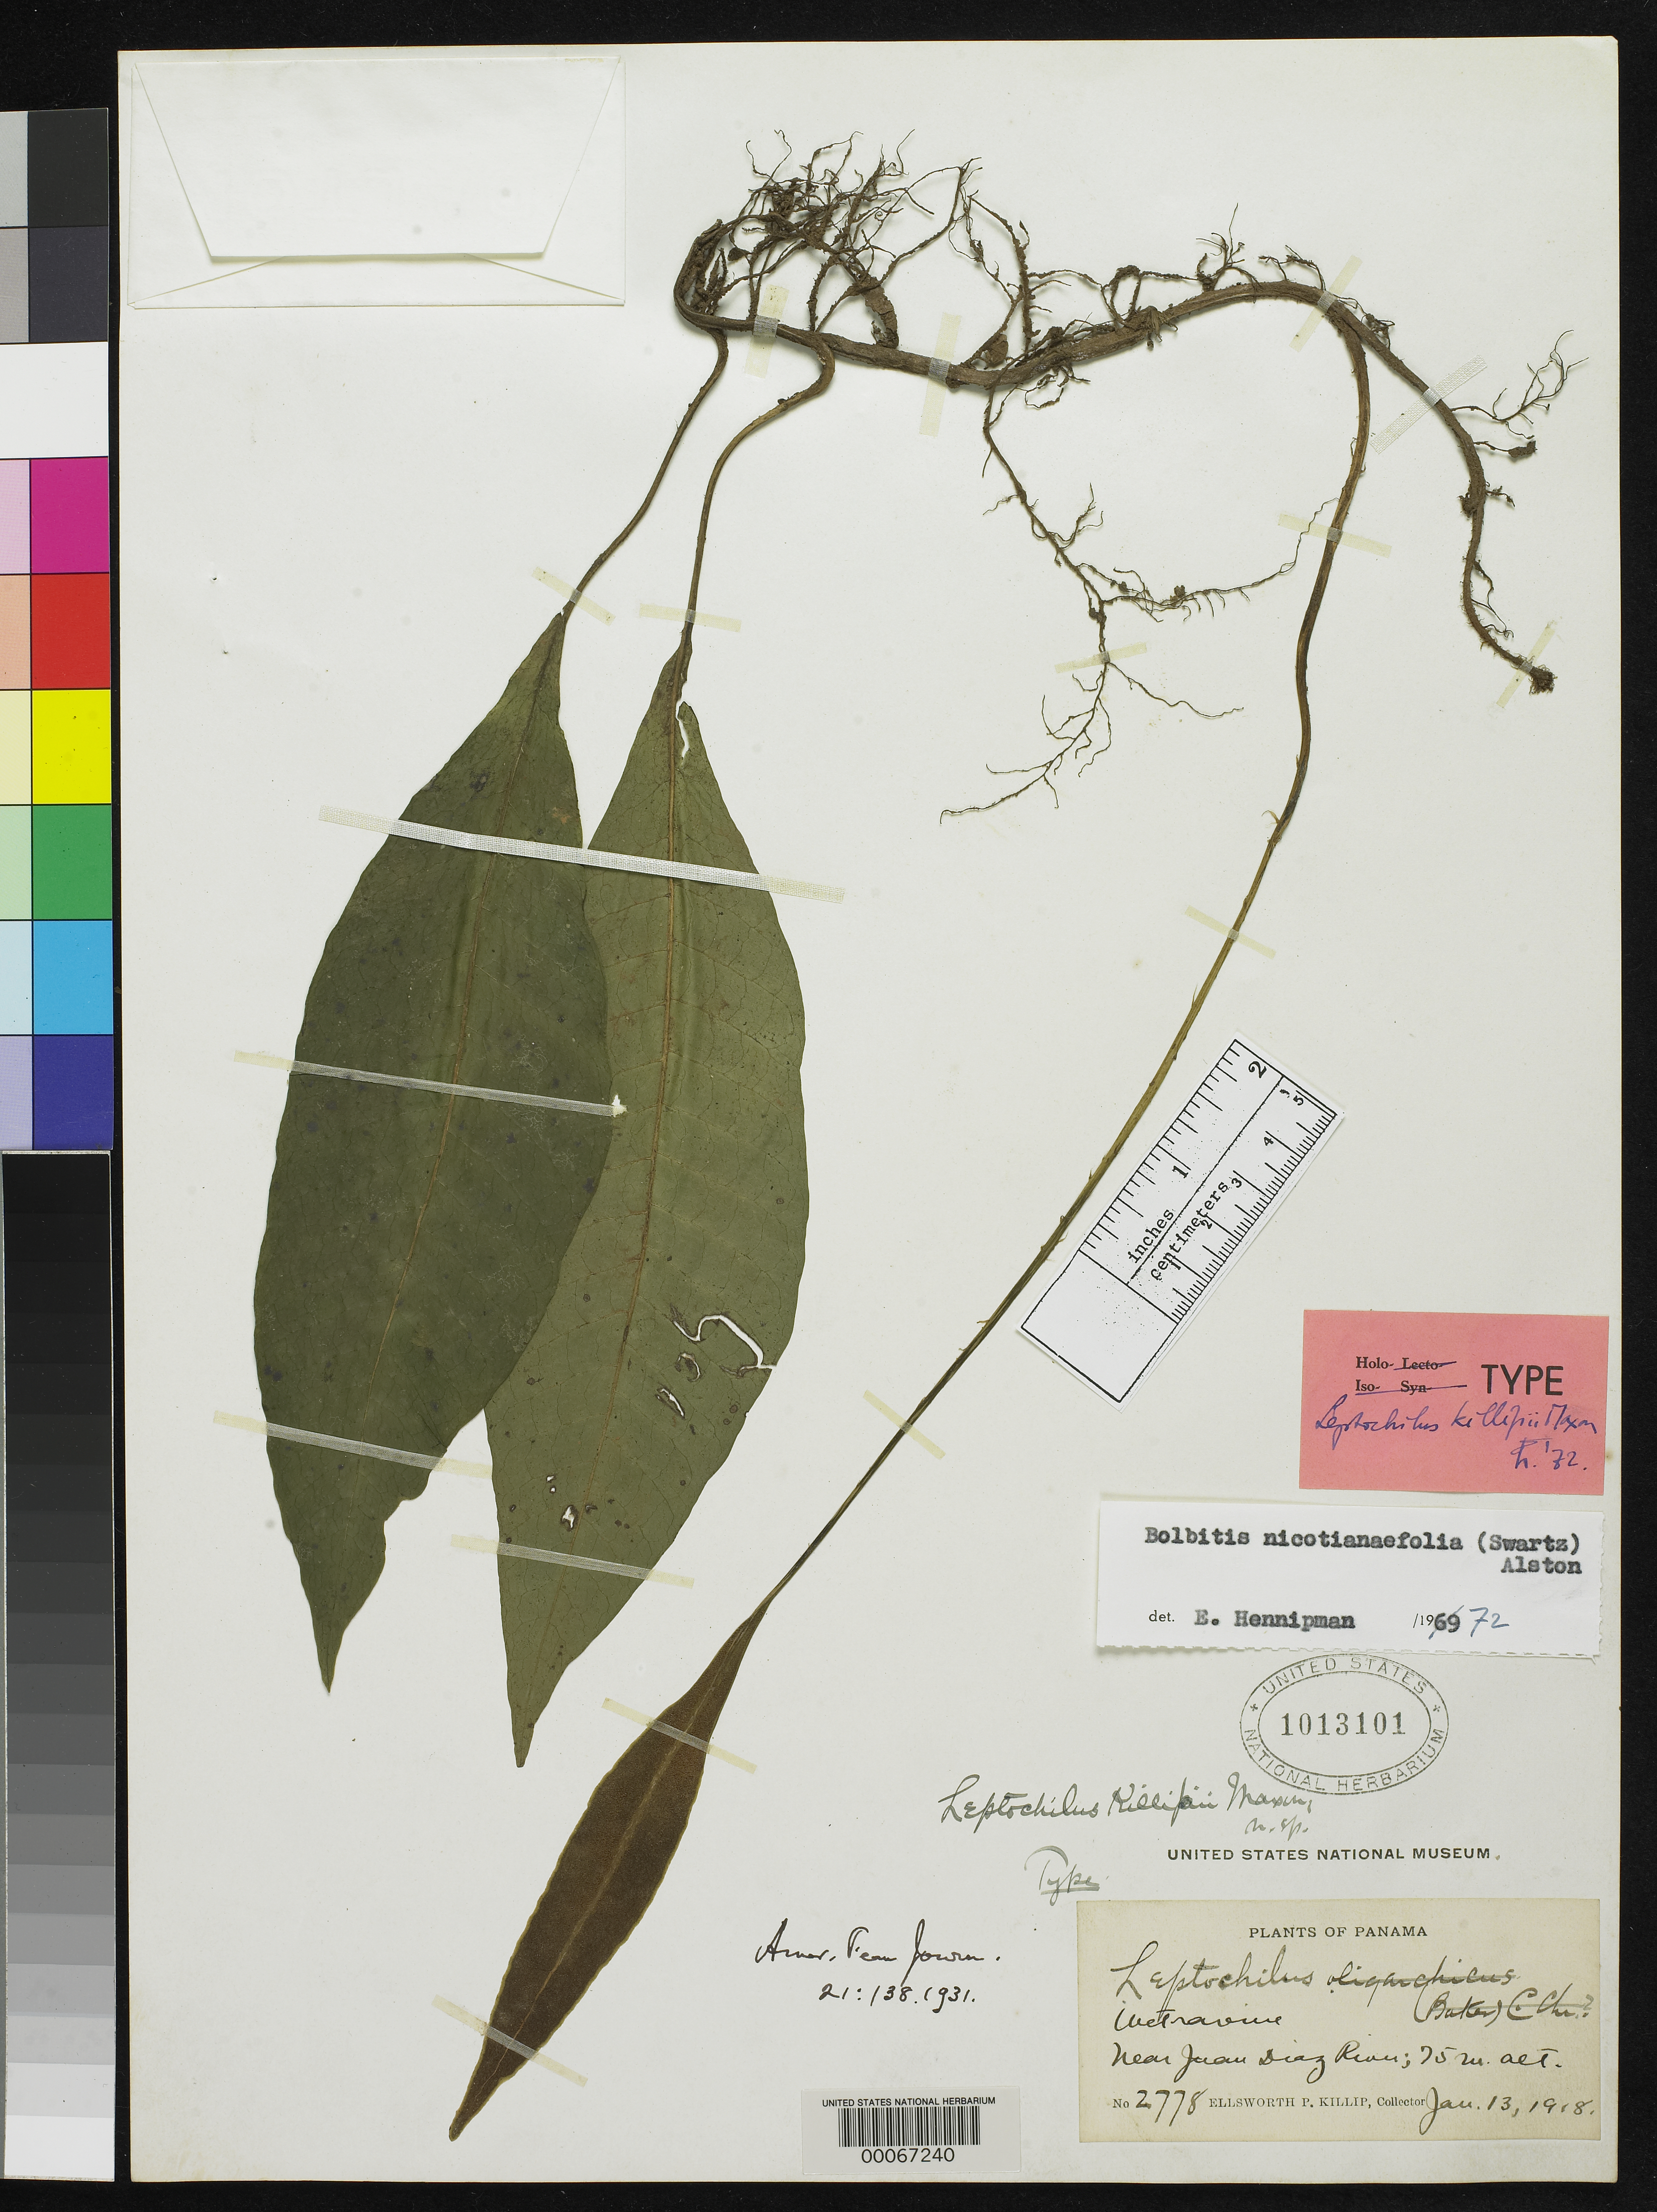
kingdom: Plantae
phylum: Tracheophyta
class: Polypodiopsida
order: Polypodiales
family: Polypodiaceae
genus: Leptochilus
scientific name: Leptochilus killipii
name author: Maxon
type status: Holotype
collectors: E. P. Killip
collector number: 2778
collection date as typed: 13 Jan 1918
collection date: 1918-01-13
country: Panama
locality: Near Juan Diaz River.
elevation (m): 75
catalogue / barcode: US 1013101